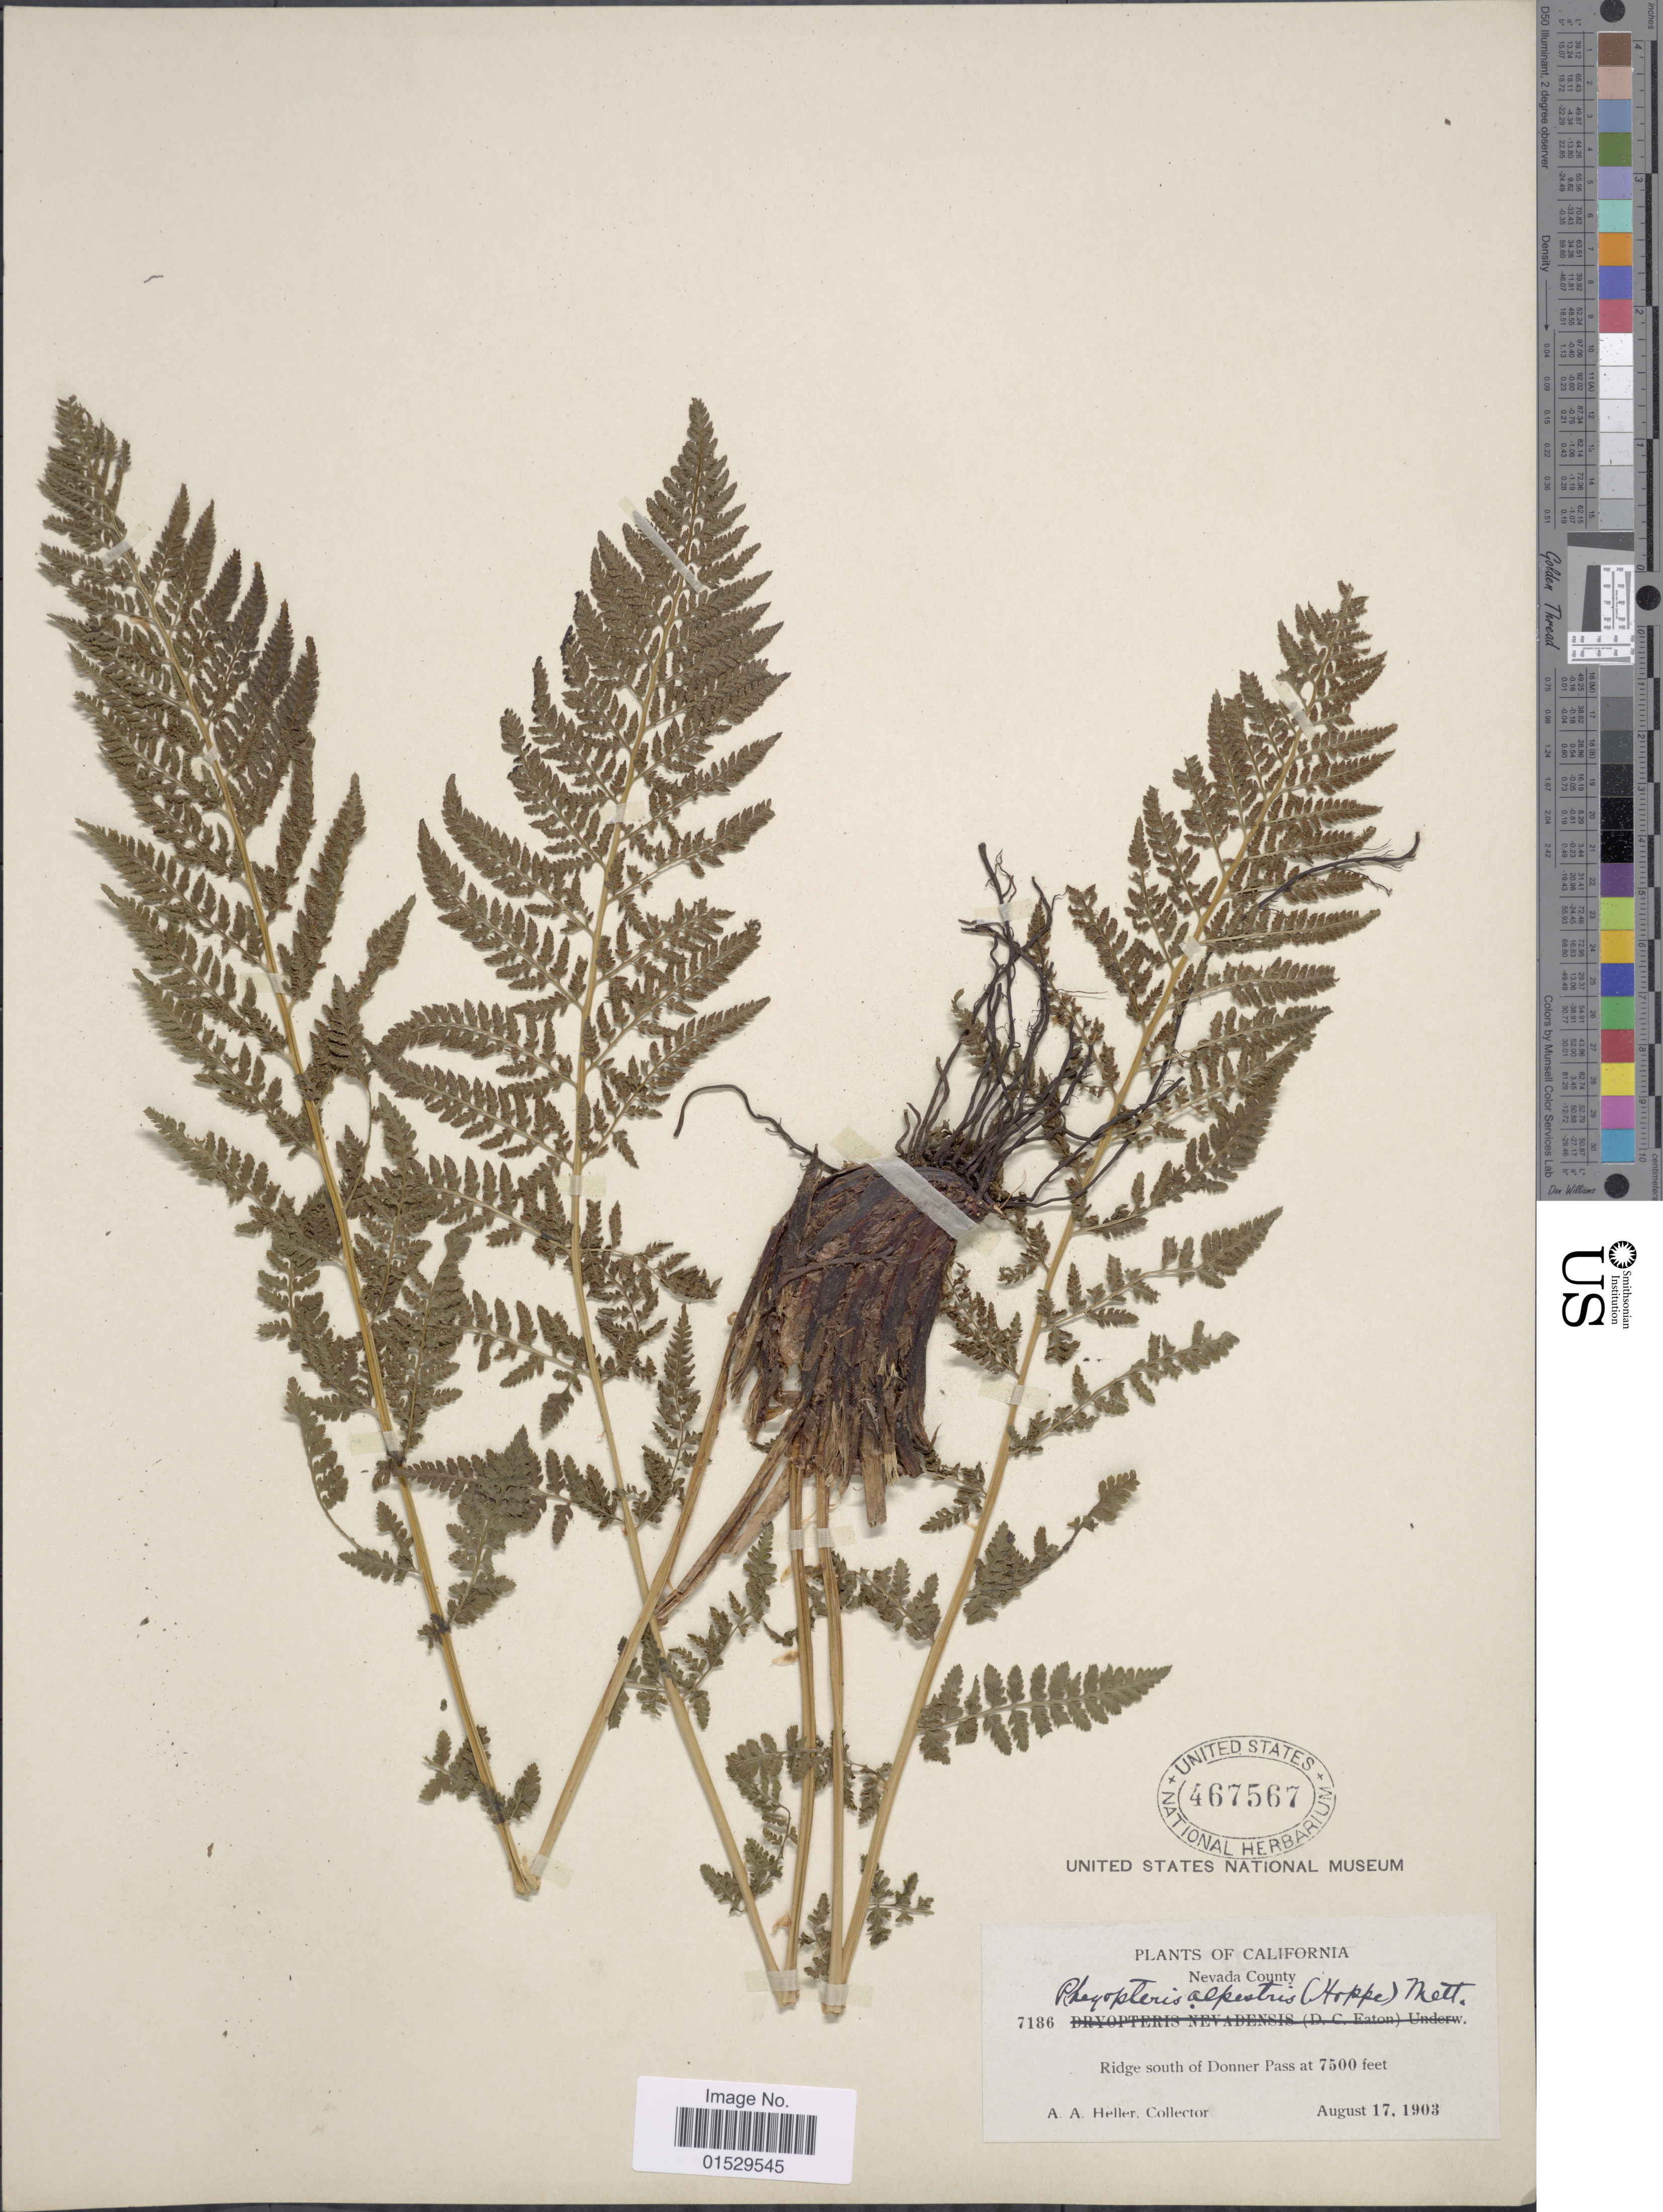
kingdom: Plantae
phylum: Tracheophyta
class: Polypodiopsida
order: Polypodiales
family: Athyriaceae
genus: Athyrium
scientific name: Athyrium distentifolilum subsp. americanum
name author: (Butters) Hultén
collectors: A. A. Heller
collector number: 7186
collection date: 1903-08-17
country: United States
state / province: California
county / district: Nevada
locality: Nevada County, ridge south of Donner Pass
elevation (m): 2286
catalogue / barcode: US 467567